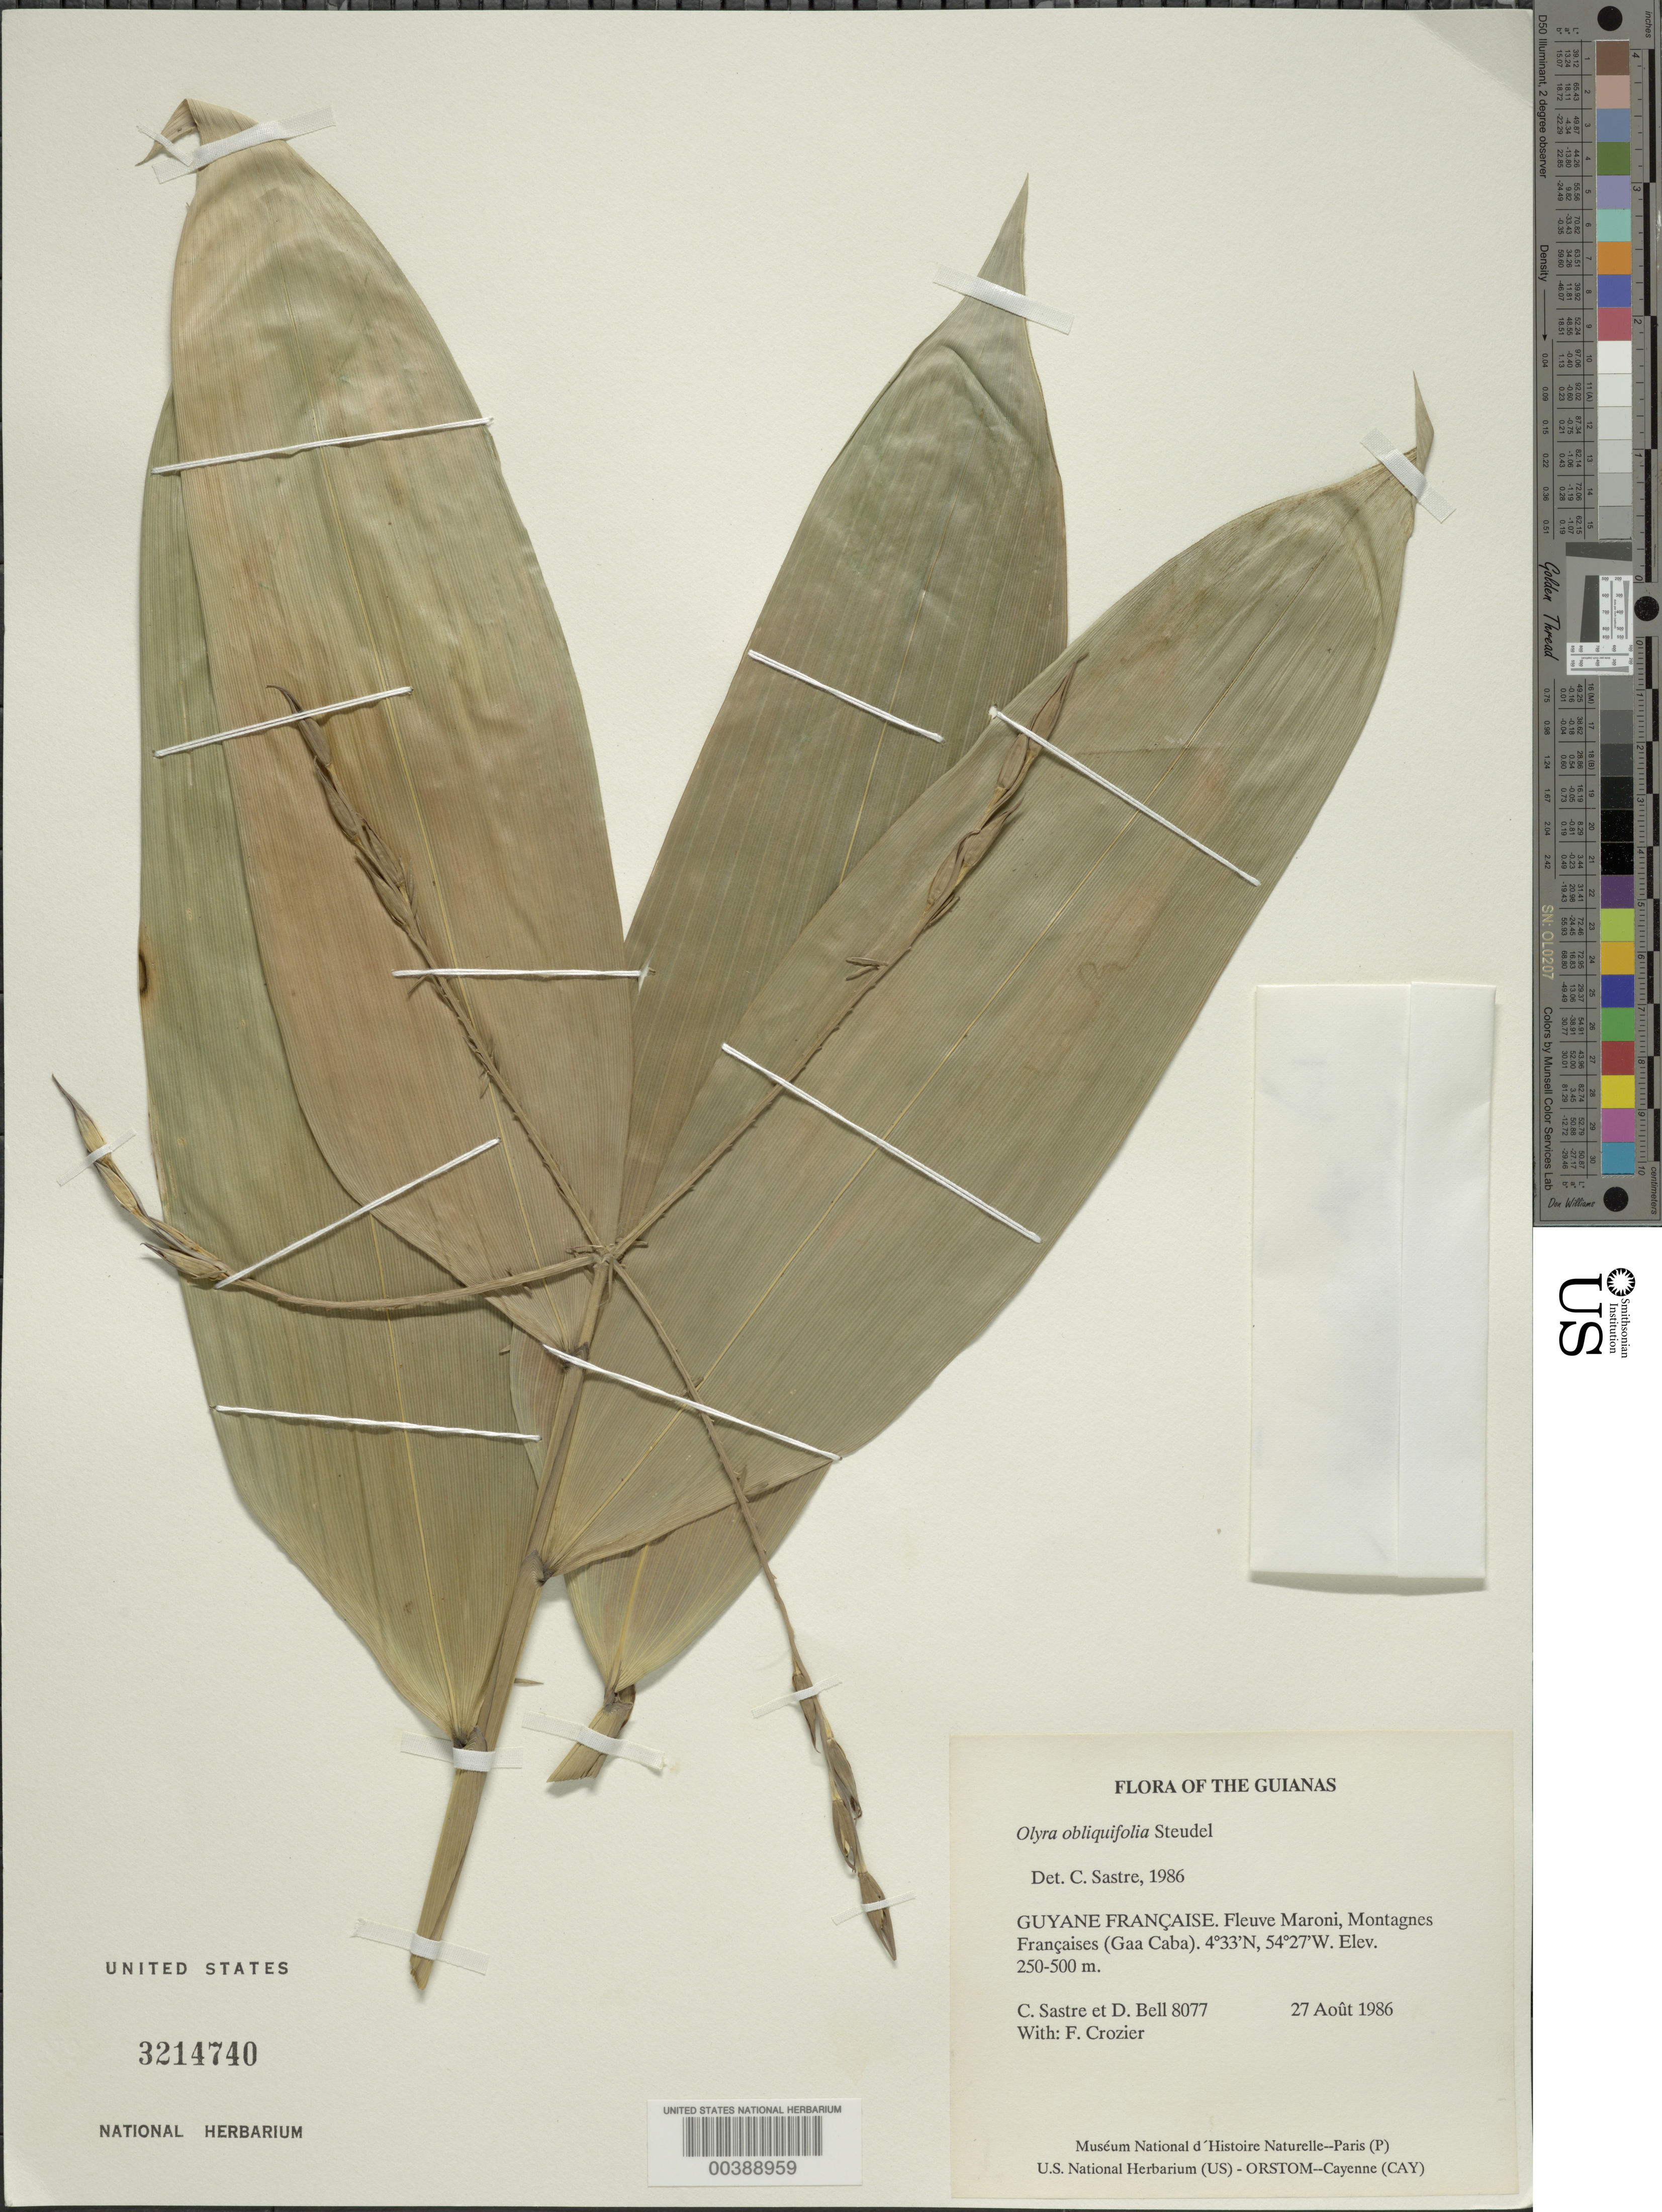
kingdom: Plantae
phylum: Tracheophyta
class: Liliopsida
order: Poales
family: Poaceae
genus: Olyra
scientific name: Olyra obliquifolia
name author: Steud.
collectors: C. H. L. Sastre, D. A. Bell & F. Crozier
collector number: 8077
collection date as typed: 27 Aug 1986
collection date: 1986-08-27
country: French Guiana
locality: Fleuve maroni, montages francaises (gaa caba)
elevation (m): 250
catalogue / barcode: US 3214740